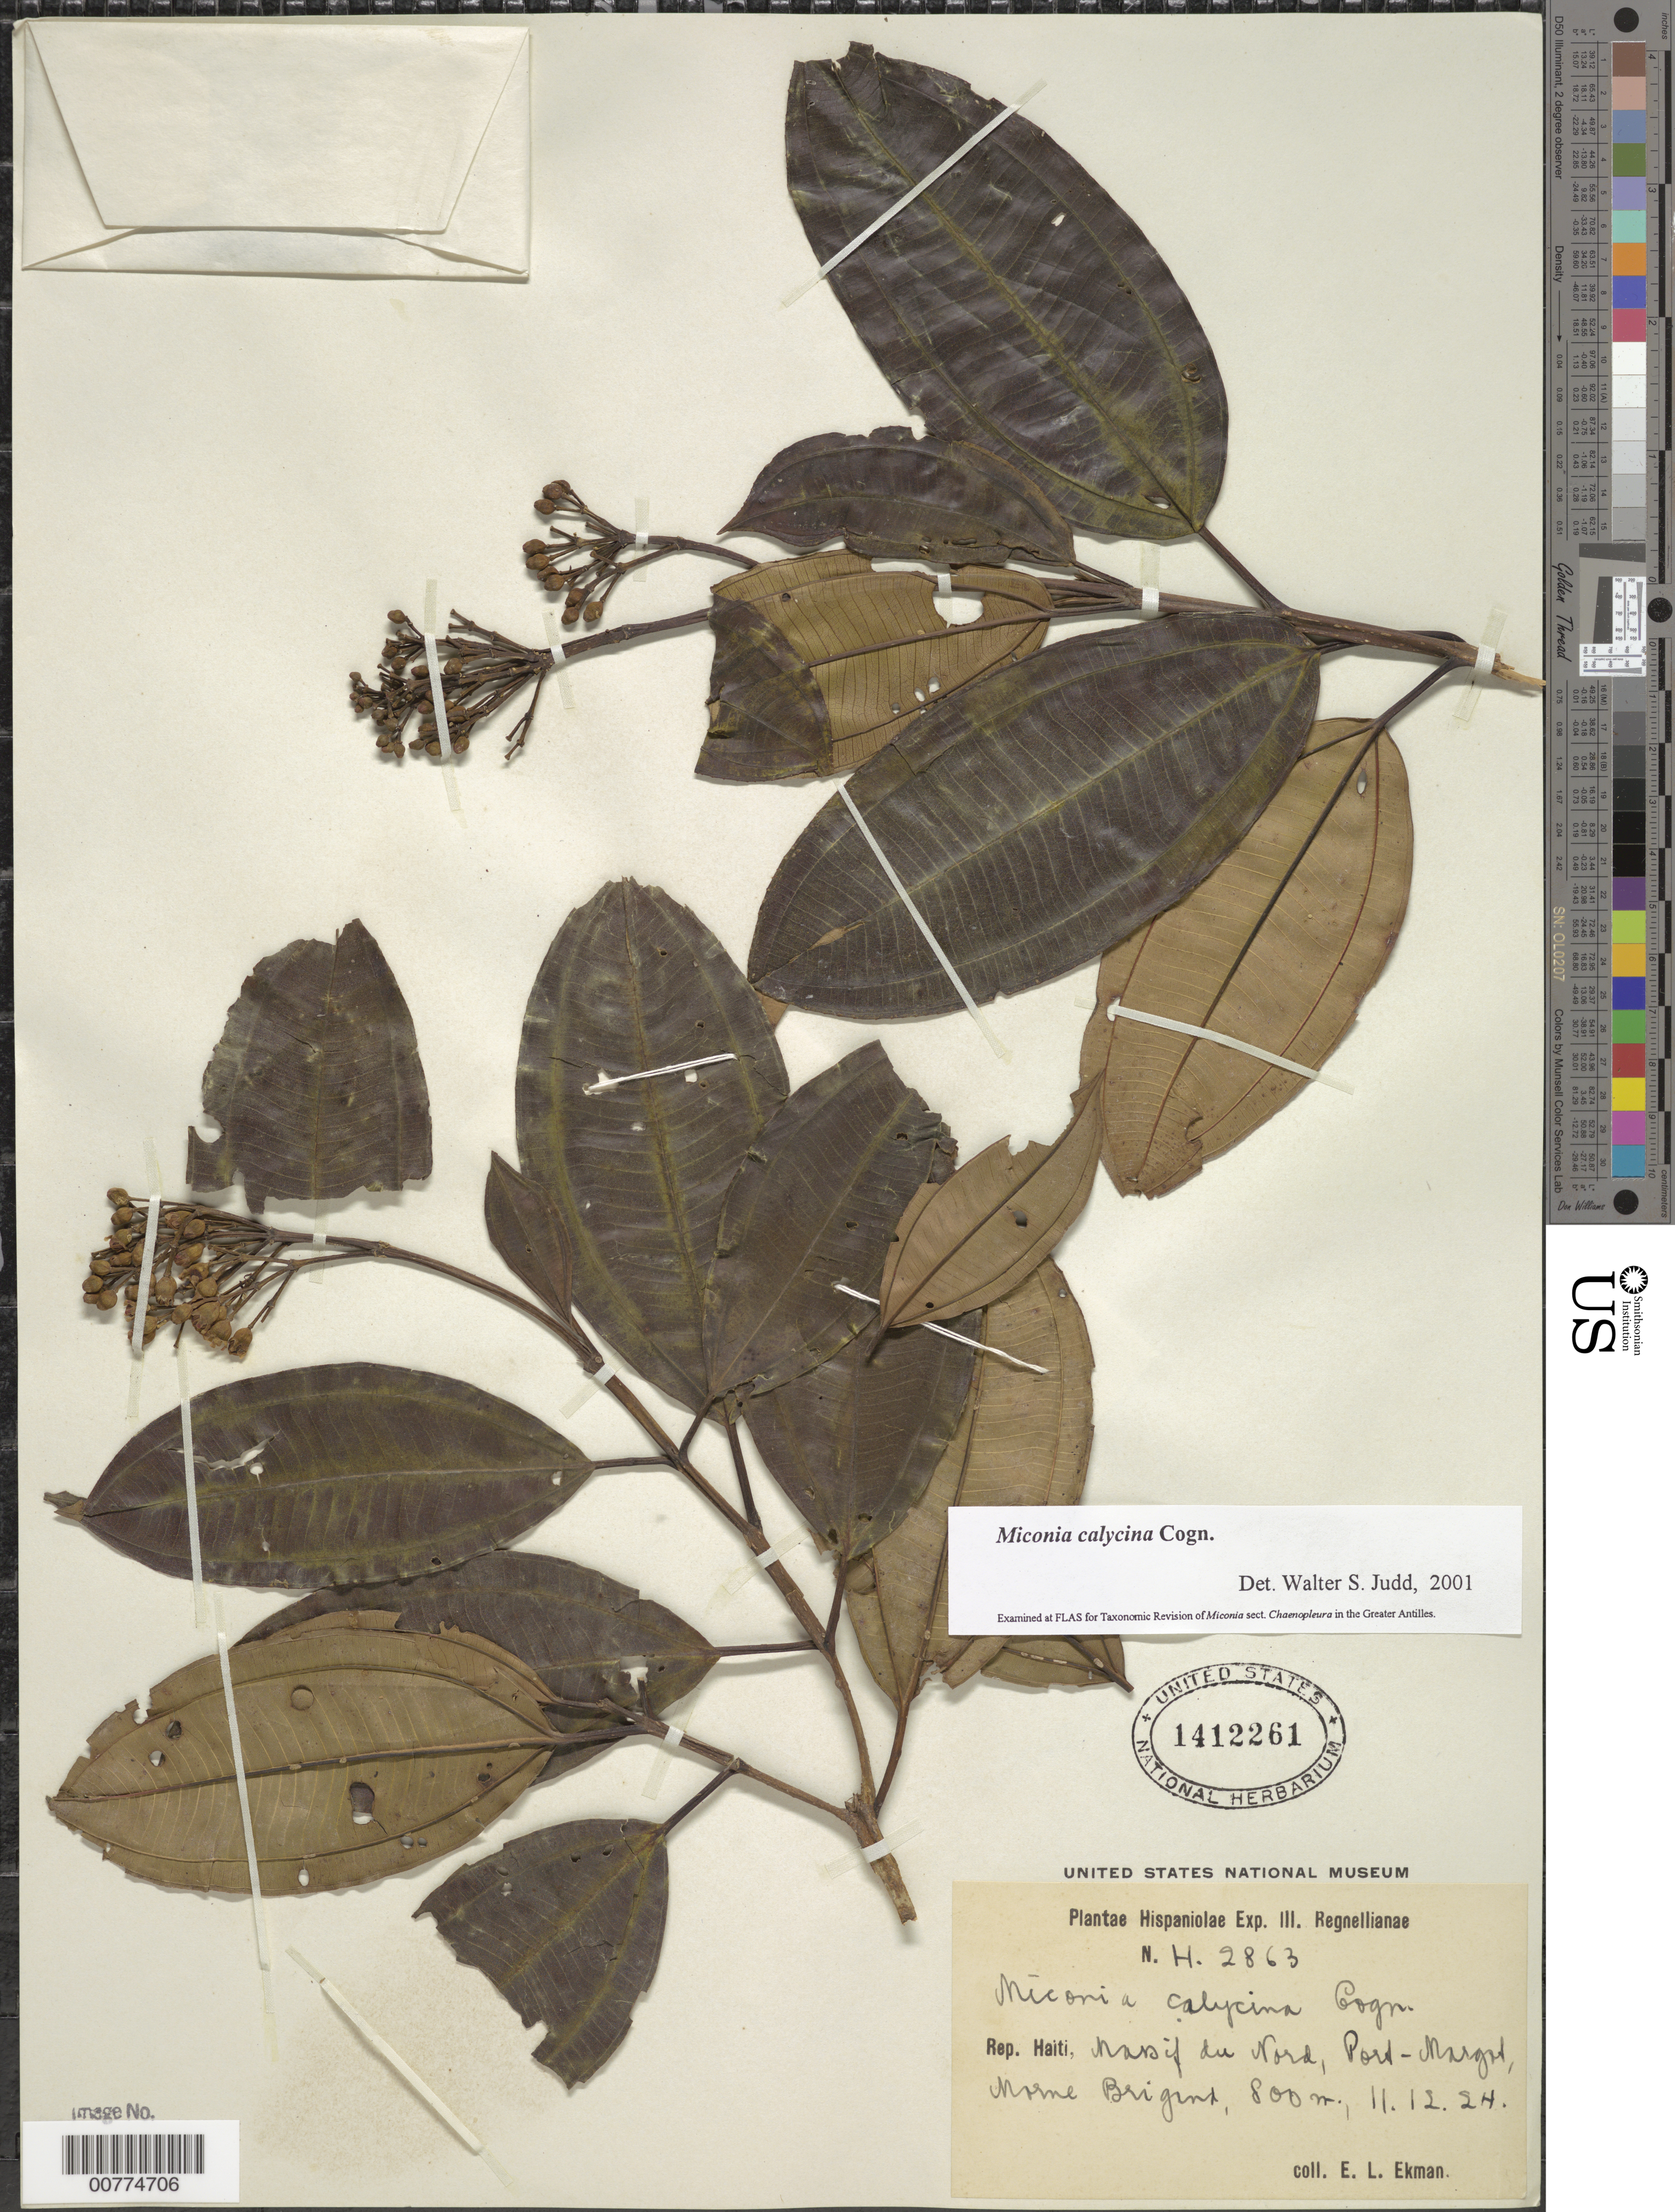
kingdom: Plantae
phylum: Tracheophyta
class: Magnoliopsida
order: Myrtales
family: Melastomataceae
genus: Miconia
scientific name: Miconia calycina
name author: Cogn.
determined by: Judd, Walter S.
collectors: E. L. Ekman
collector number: H 2863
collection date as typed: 11 Dec 1924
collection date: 1924-12-11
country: Haiti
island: Hispaniola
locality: Massif du Nord, Port-Margot, Morne Brignt.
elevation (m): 800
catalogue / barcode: US 1412261